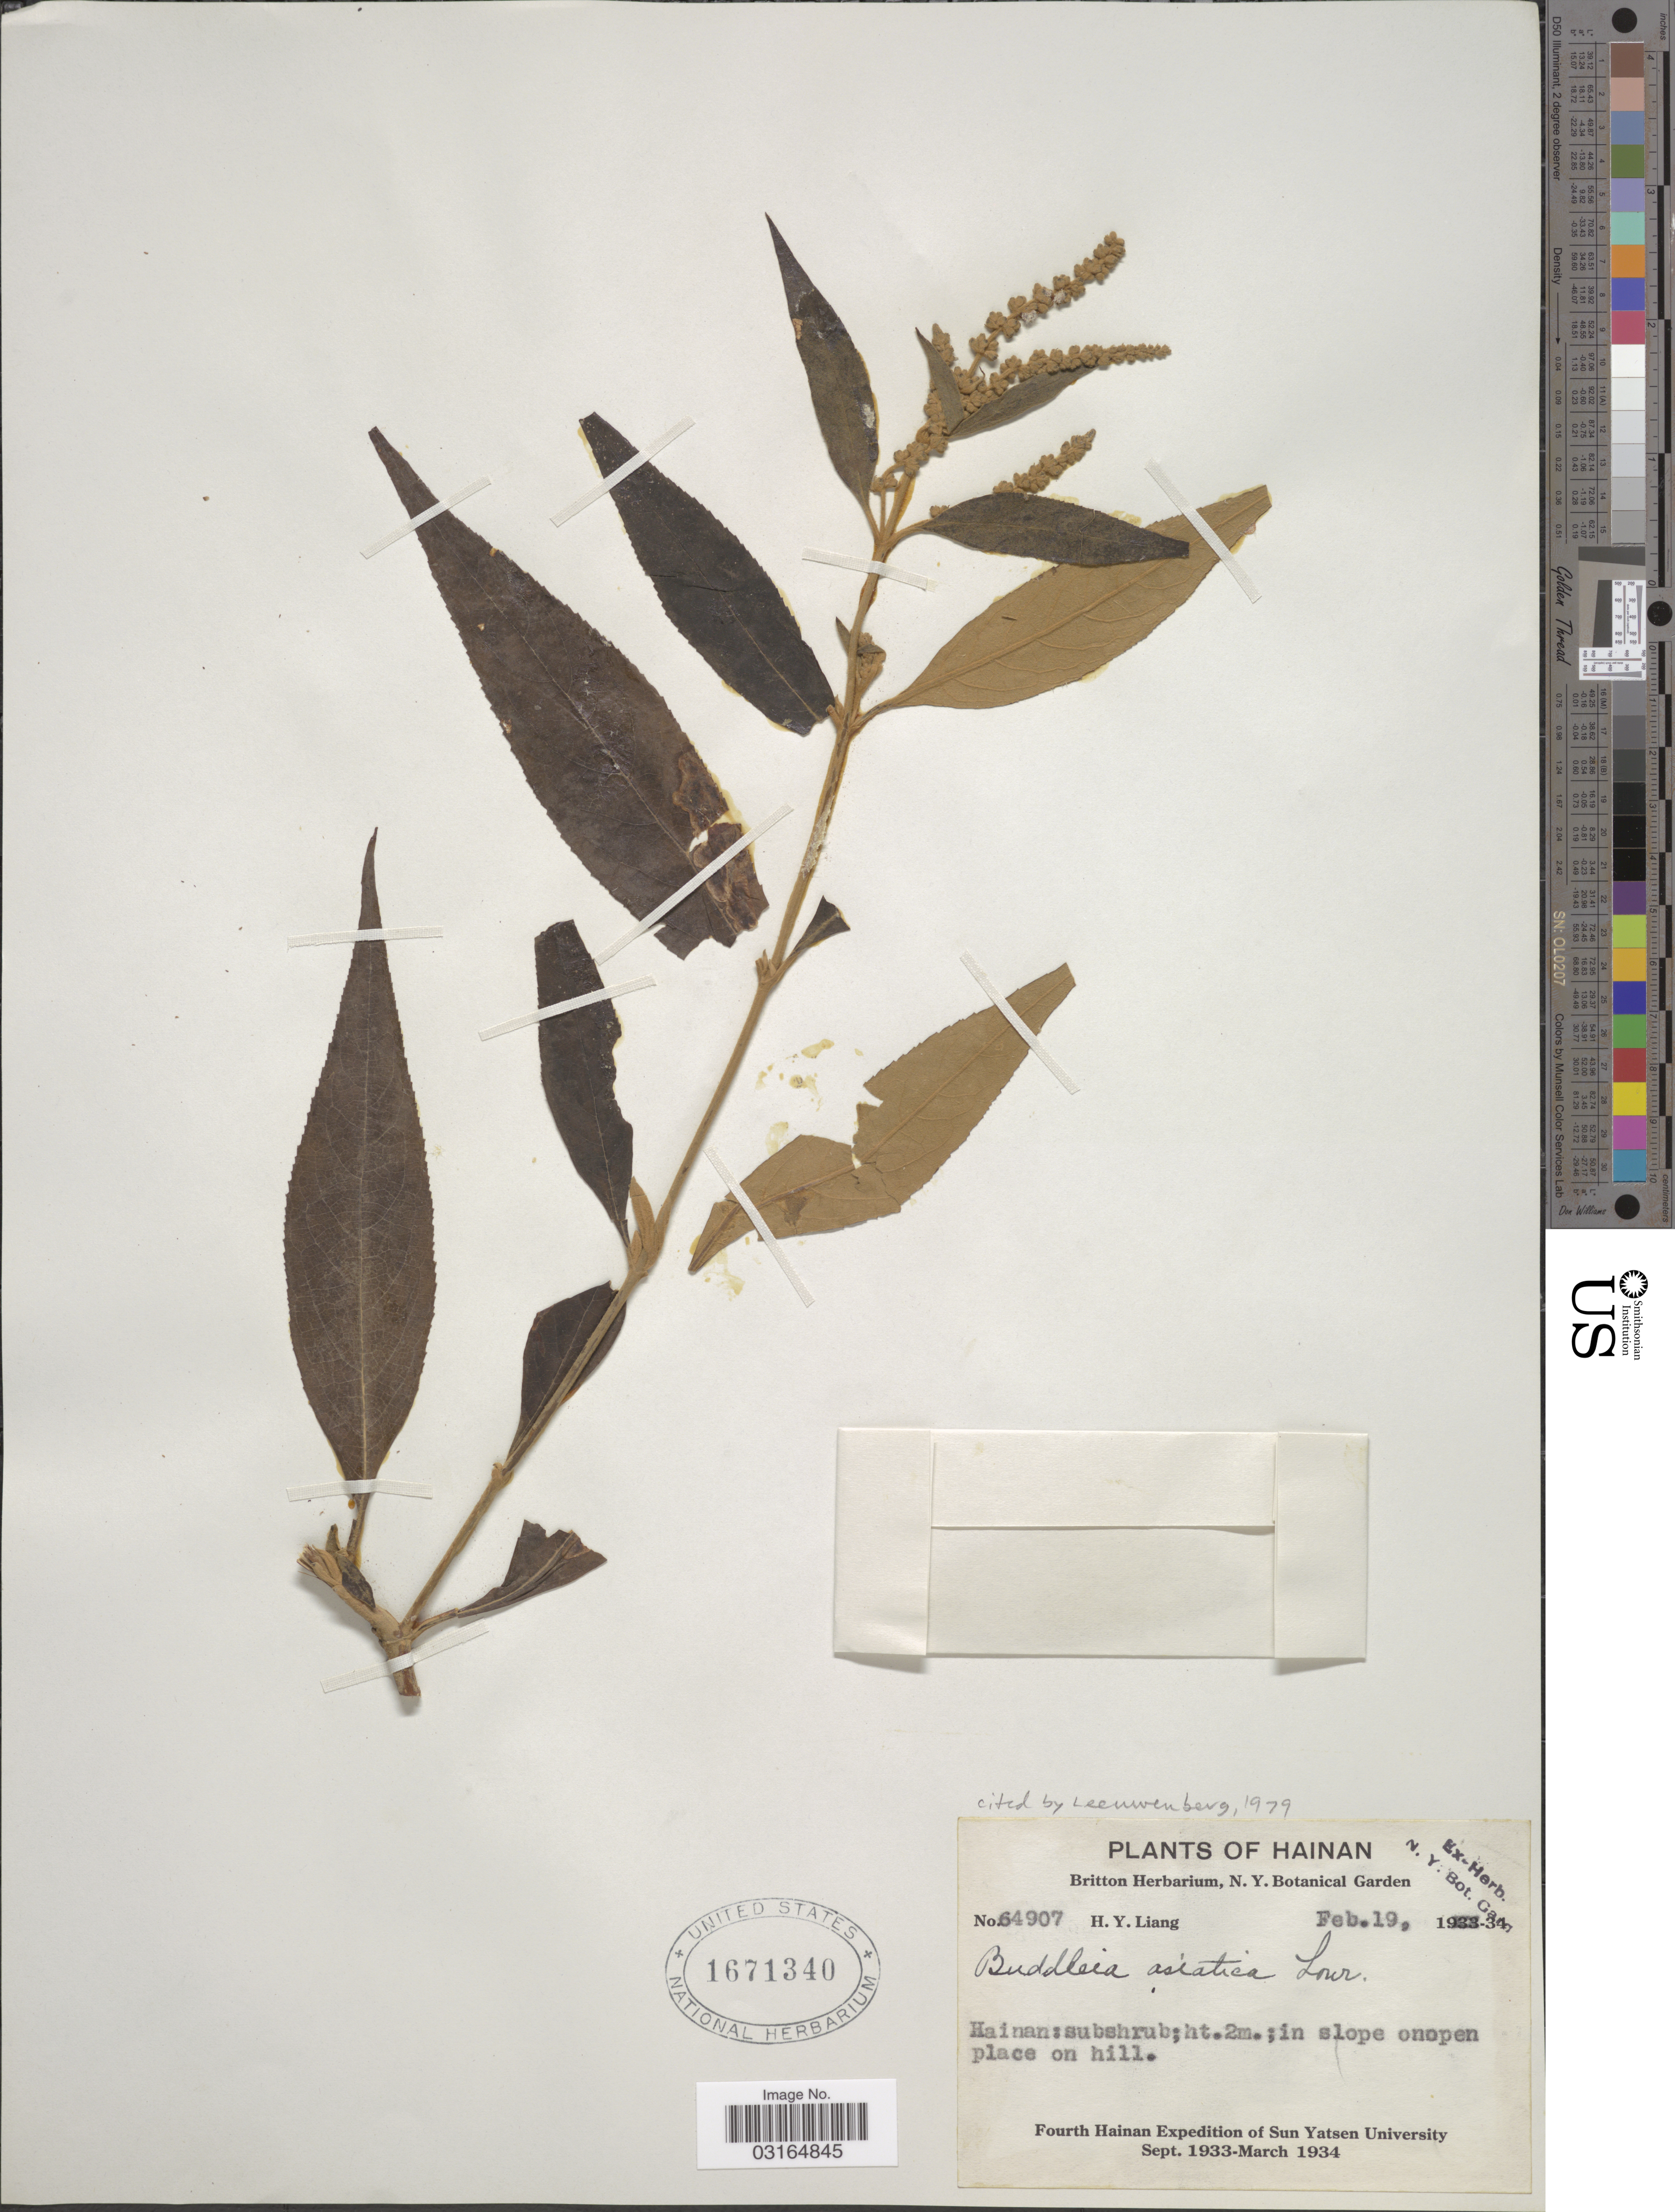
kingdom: Plantae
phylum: Tracheophyta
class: Magnoliopsida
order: Lamiales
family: Scrophulariaceae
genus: Buddleja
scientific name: Buddleja asiatica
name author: Lour.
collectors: H. Y. Liang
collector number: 64907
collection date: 1934-02-19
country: China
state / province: Hainan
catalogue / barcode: US 1671340